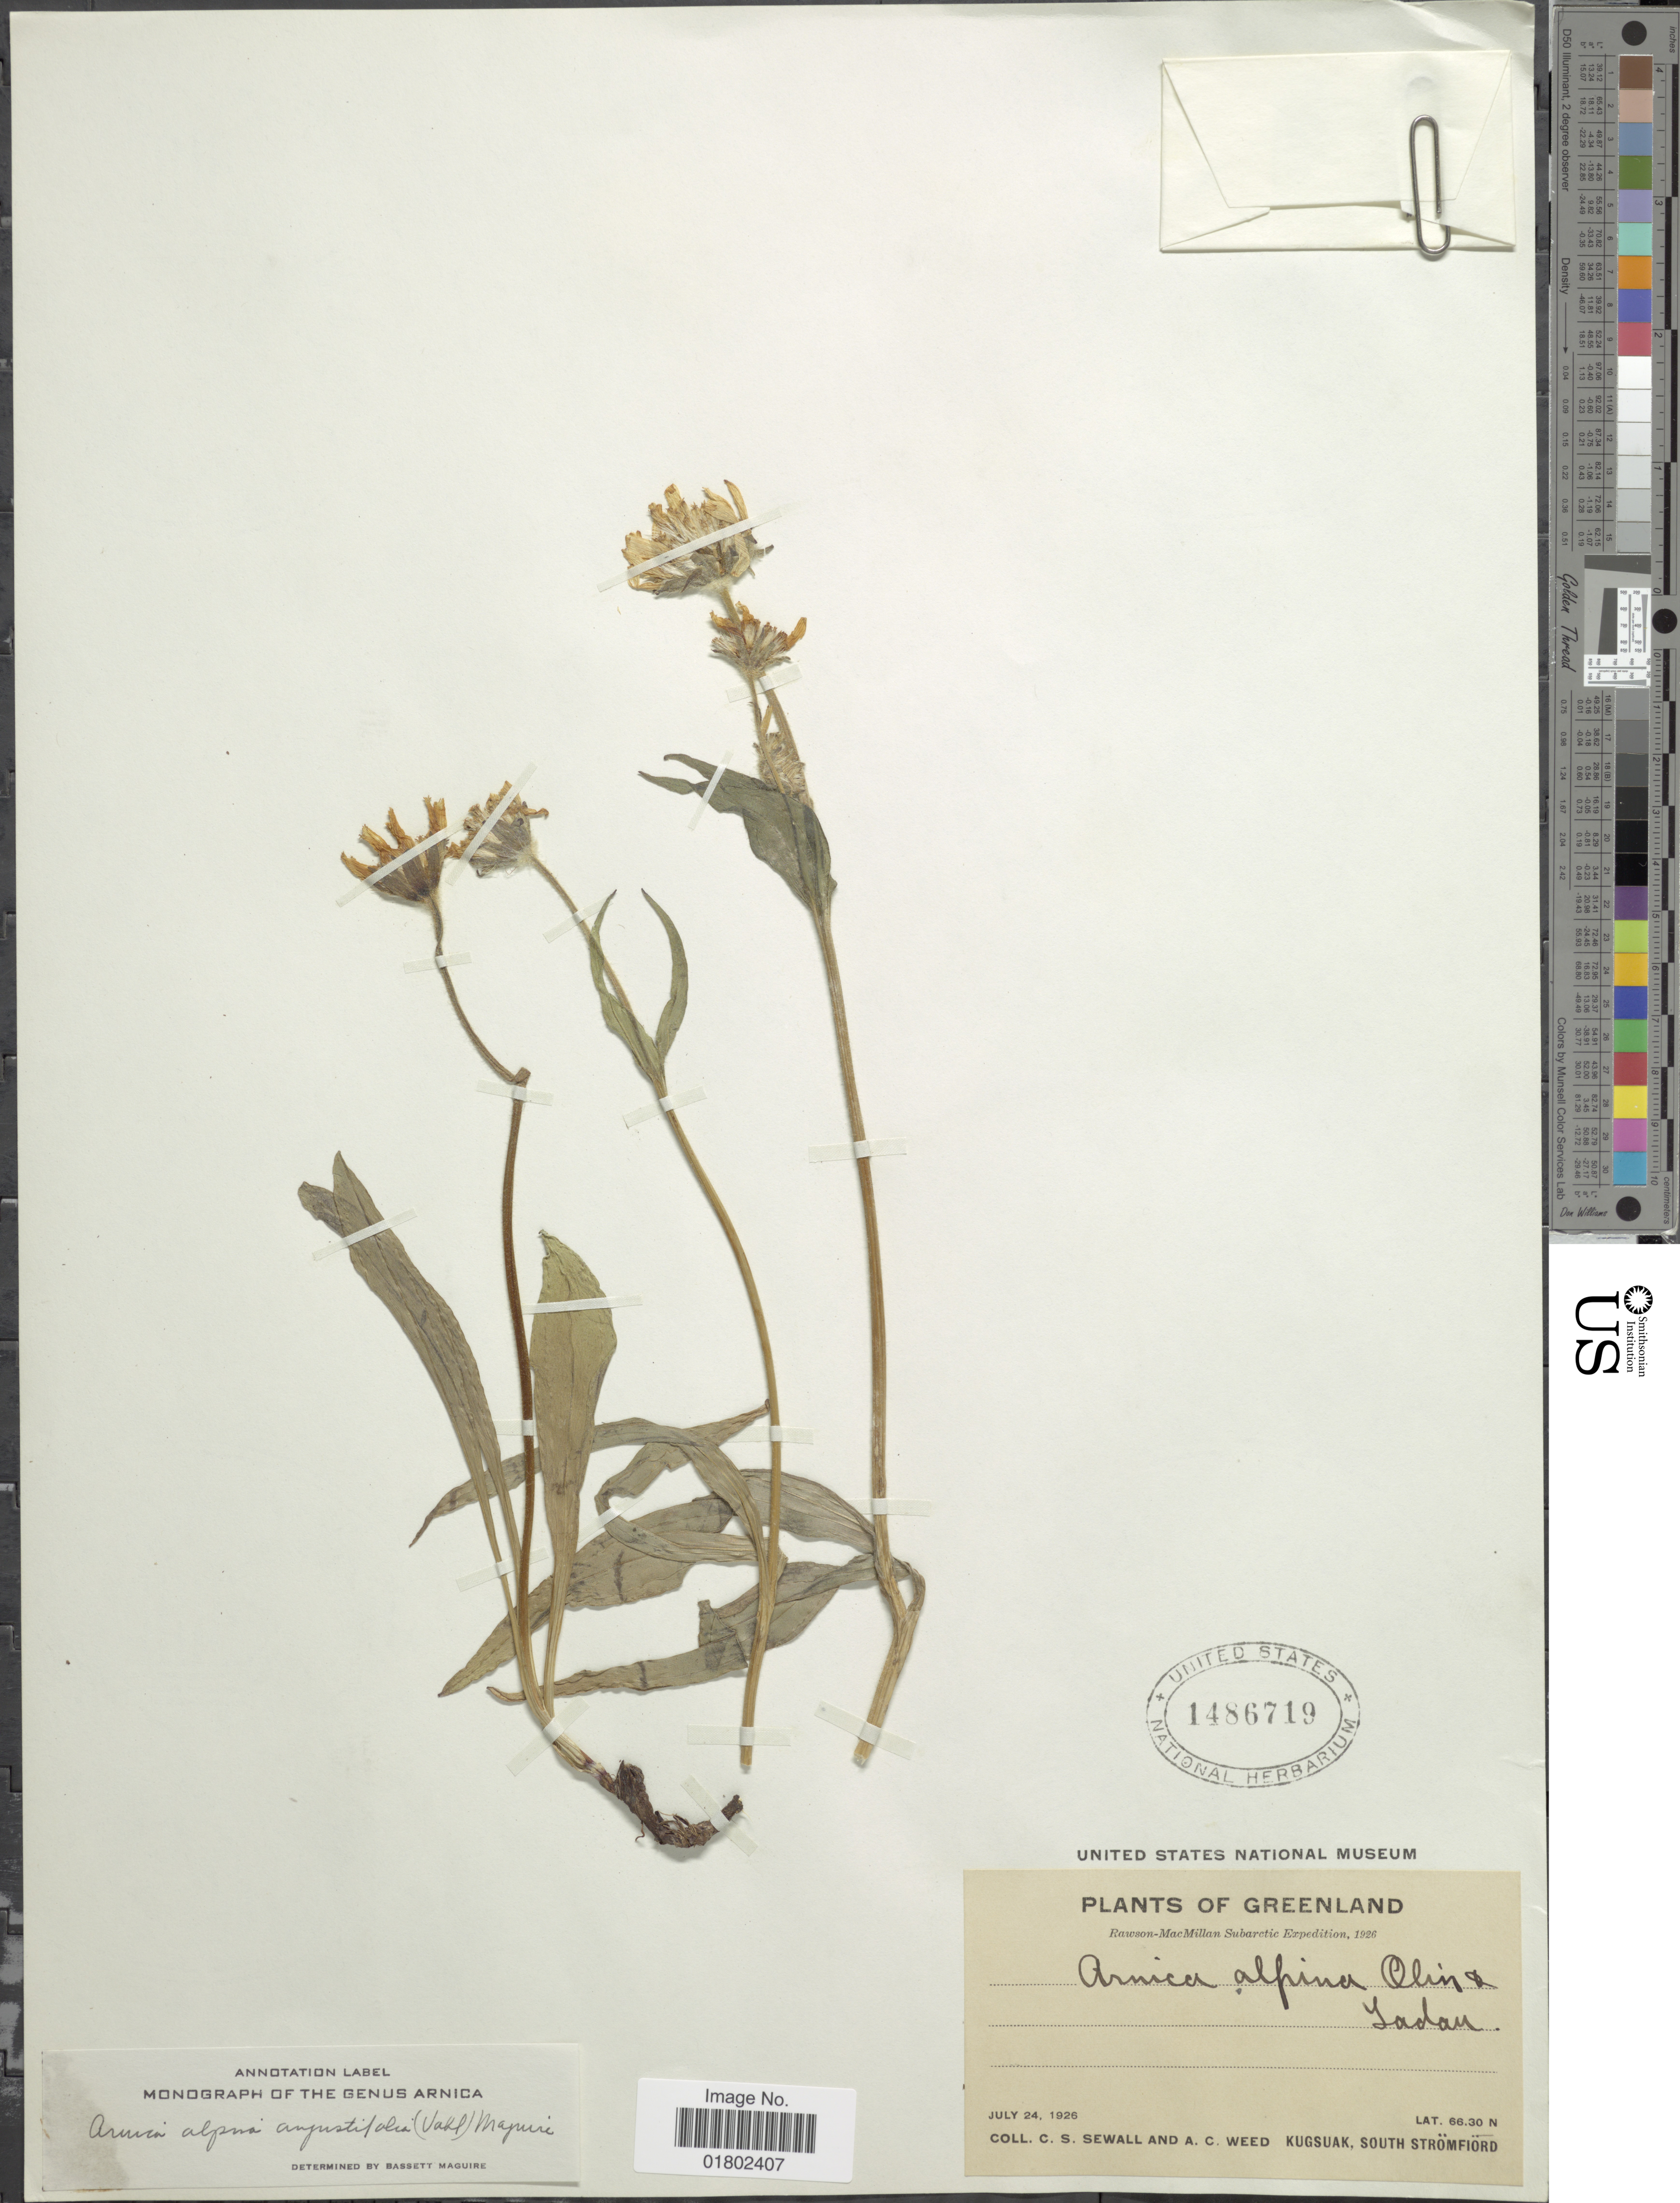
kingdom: Plantae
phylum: Tracheophyta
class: Magnoliopsida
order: Asterales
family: Asteraceae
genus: Arnica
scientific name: Arnica alpina var. angustifolia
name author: (Vahl) Maguire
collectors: C. Sewall & A. Weed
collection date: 1926-07-24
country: Greenland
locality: Rawson-MacMillan Subarctic, Jadon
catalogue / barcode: US 1486719